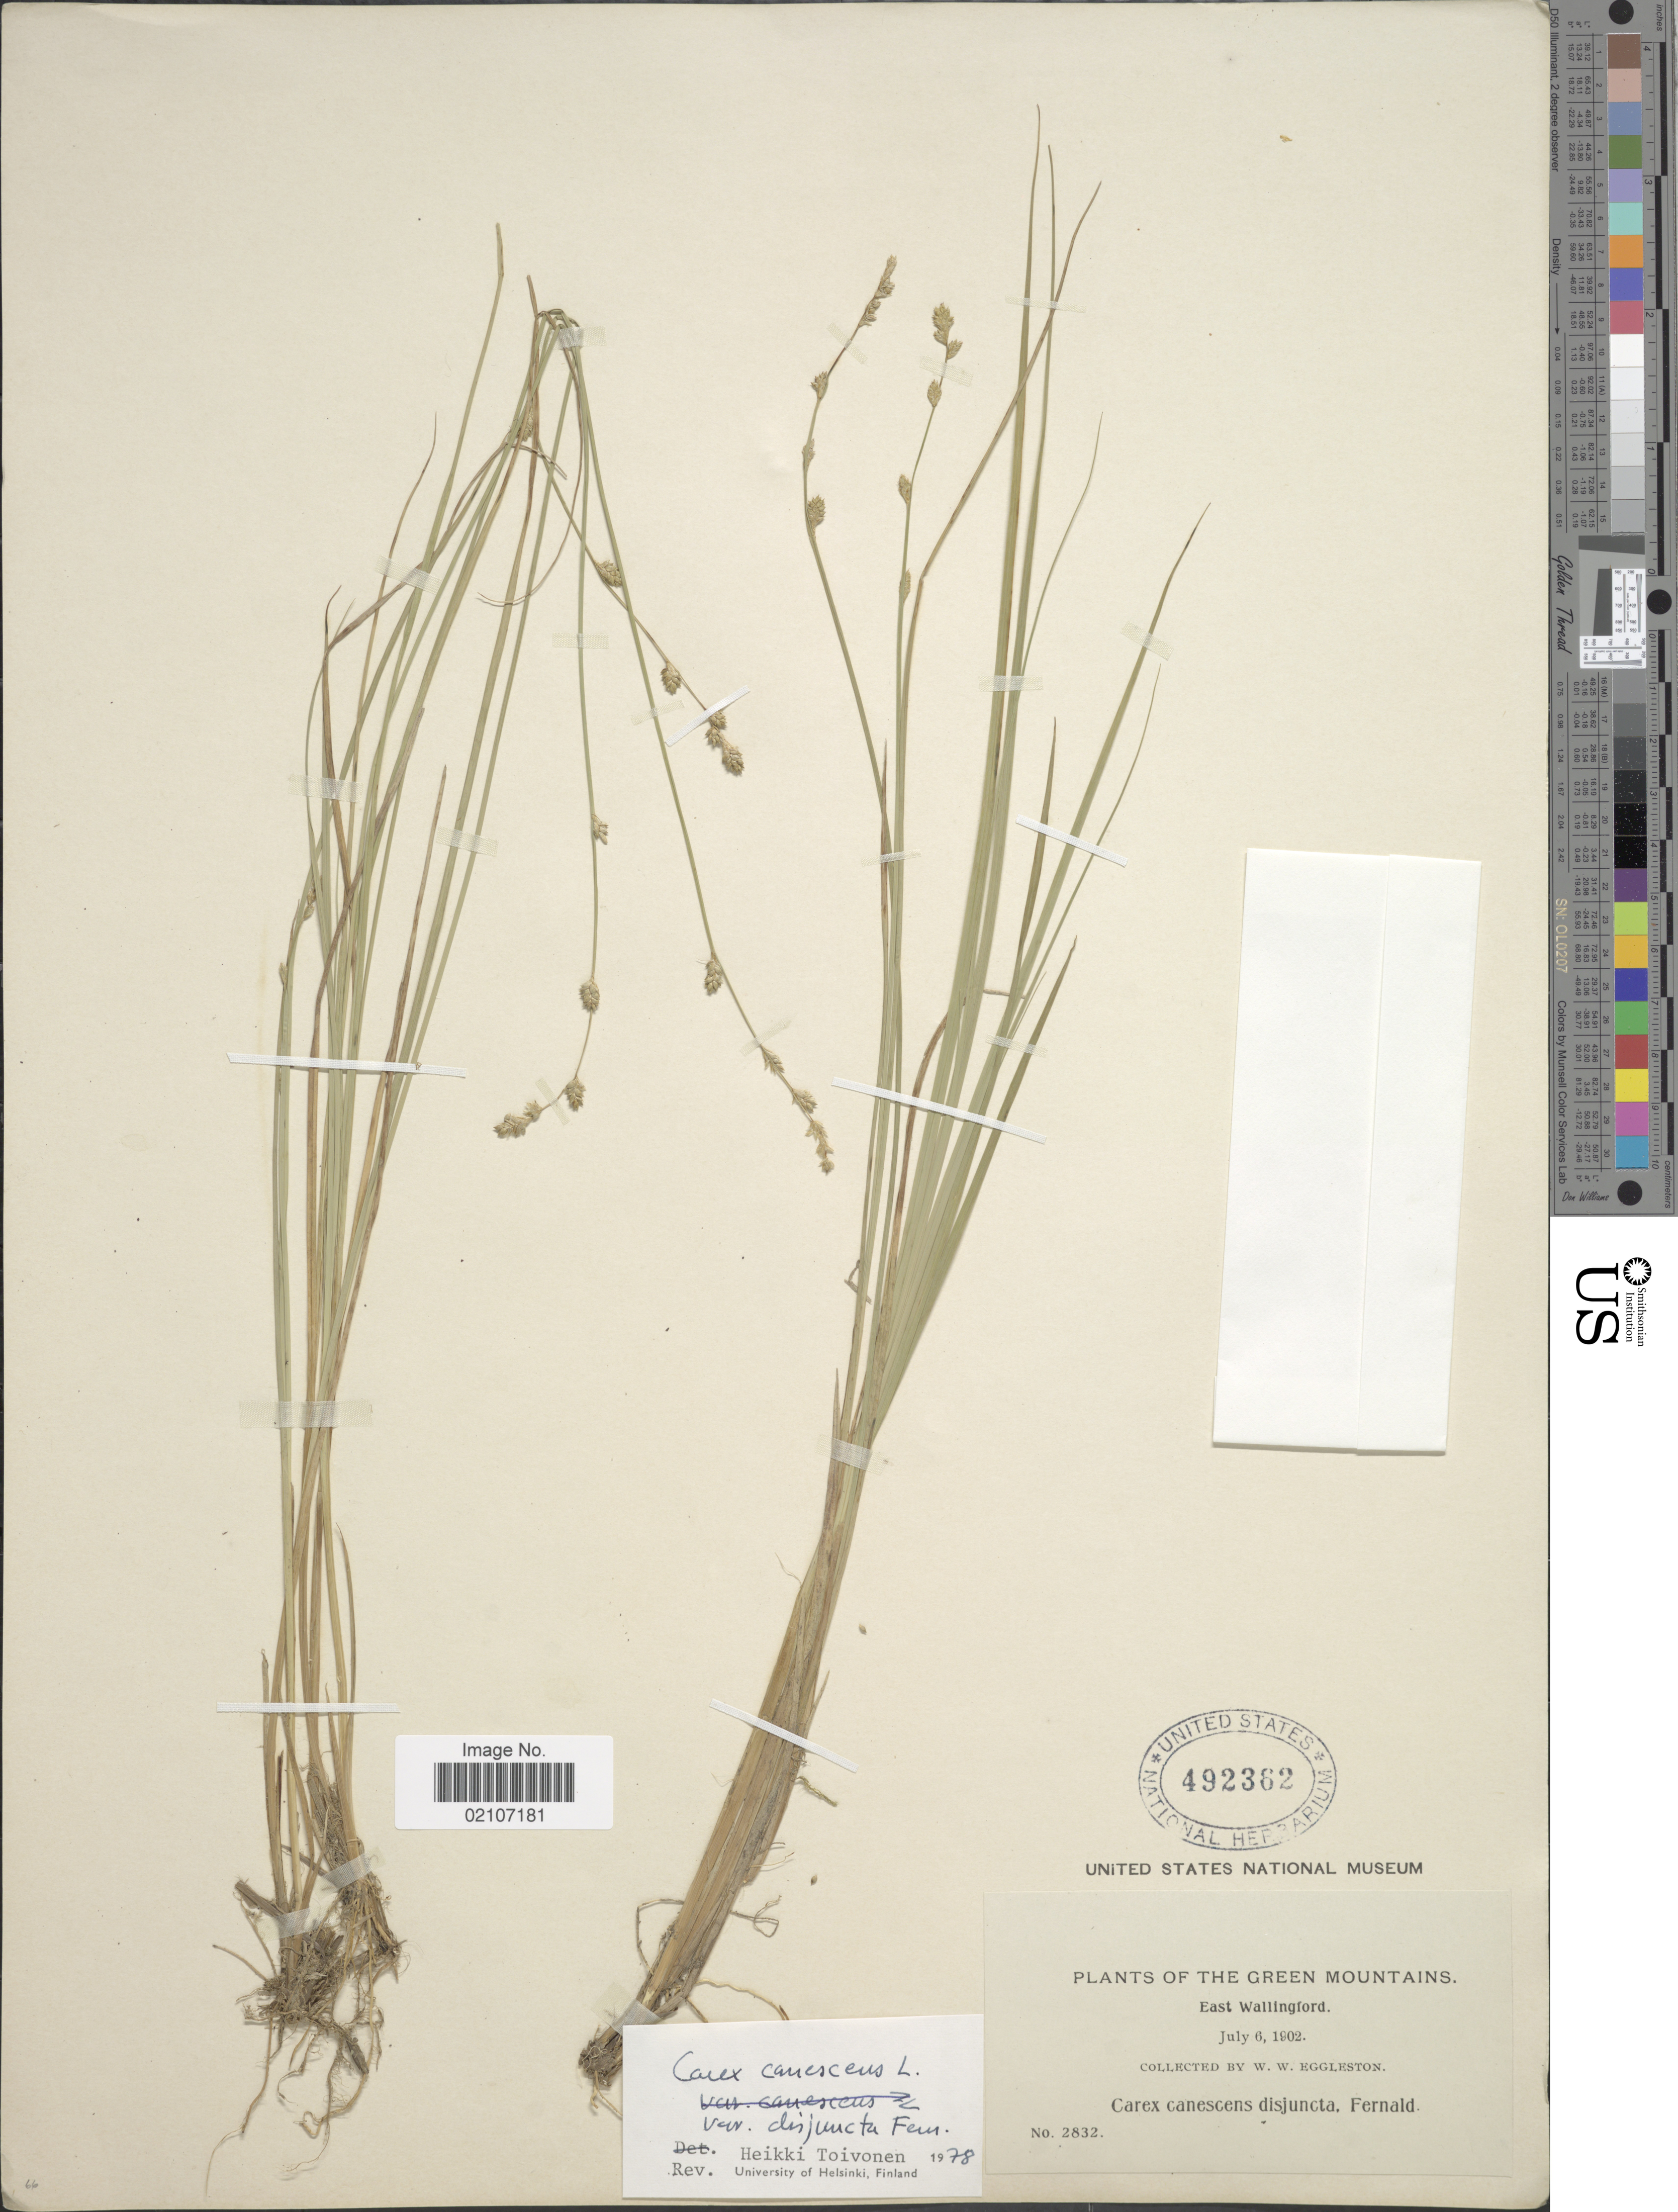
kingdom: Plantae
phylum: Tracheophyta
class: Liliopsida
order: Poales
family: Cyperaceae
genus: Carex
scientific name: Carex canescens var. disjuncta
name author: Fernald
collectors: W. W. Eggleston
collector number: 2832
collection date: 1902-07-06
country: United States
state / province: Vermont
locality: Green Mountains. East Wallingford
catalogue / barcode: US 492362